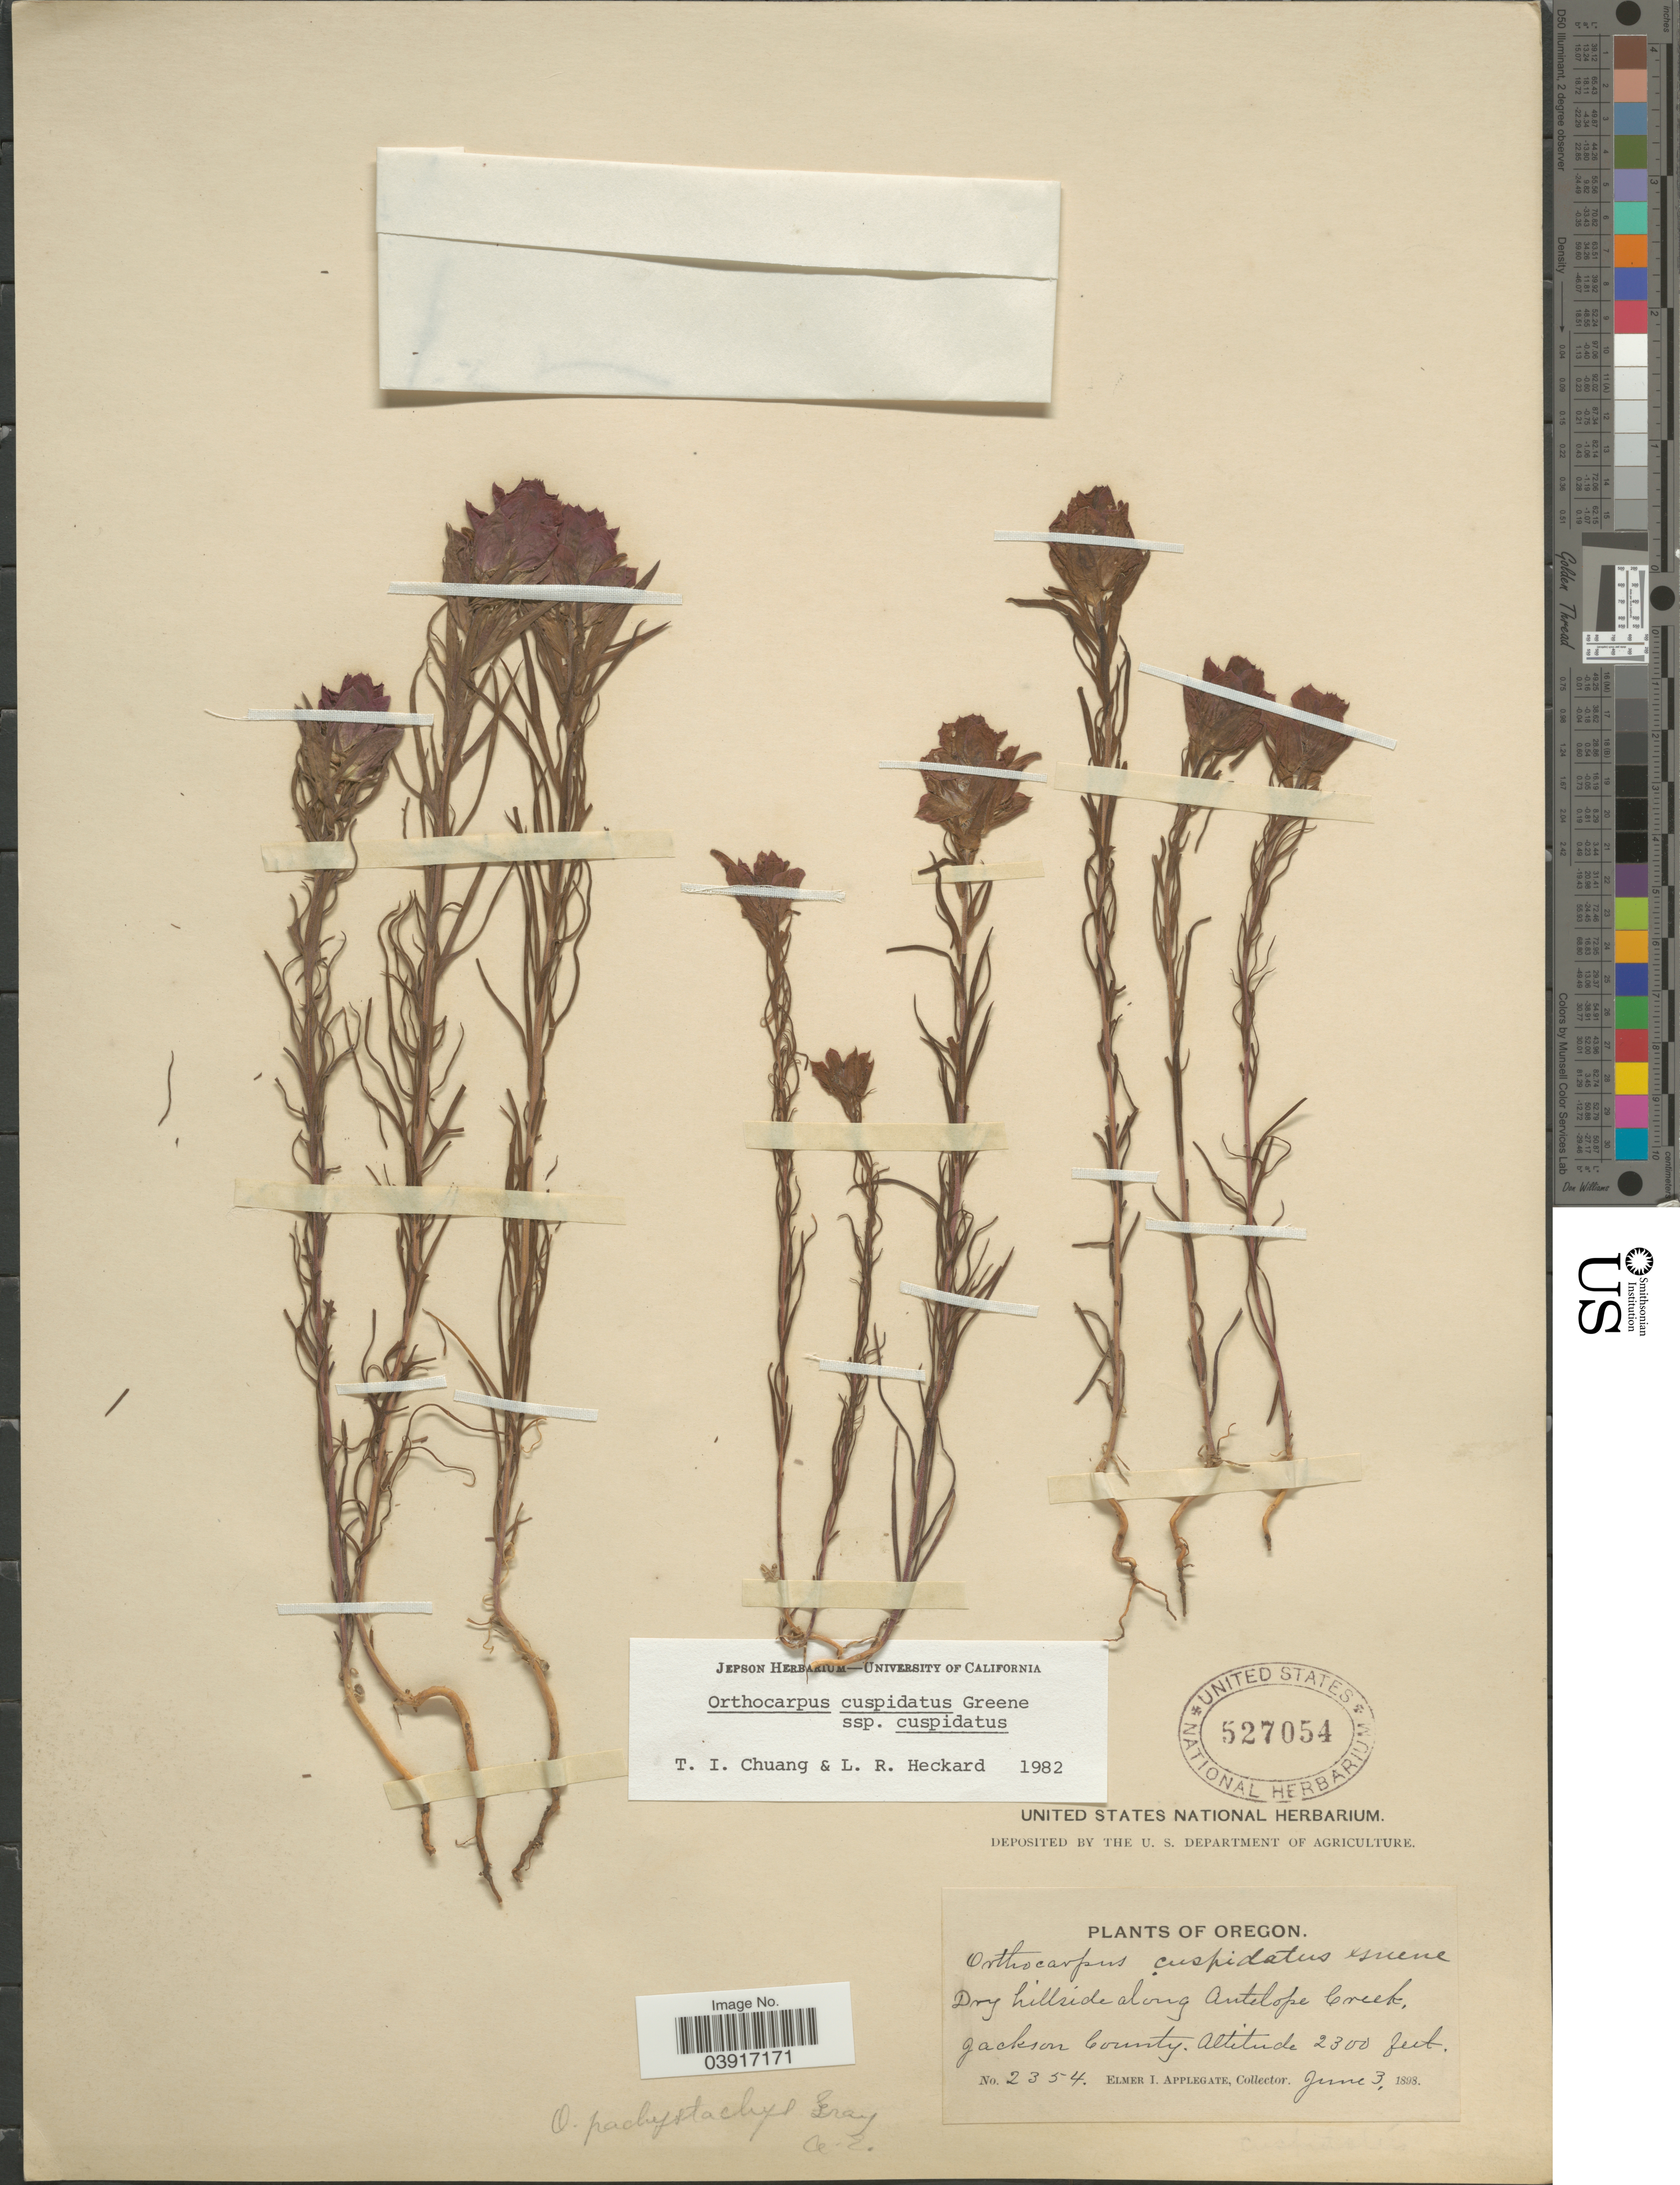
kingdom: Plantae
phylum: Tracheophyta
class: Magnoliopsida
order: Lamiales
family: Orobanchaceae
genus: Orthocarpus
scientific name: Orthocarpus cuspidatus subsp. cuspidatus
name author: Greene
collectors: E. I. Applegate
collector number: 2354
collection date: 1898-06-03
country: United States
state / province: Oregon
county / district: Jackson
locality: Along Antelope Creek. Jackson County.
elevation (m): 701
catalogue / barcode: US 527054